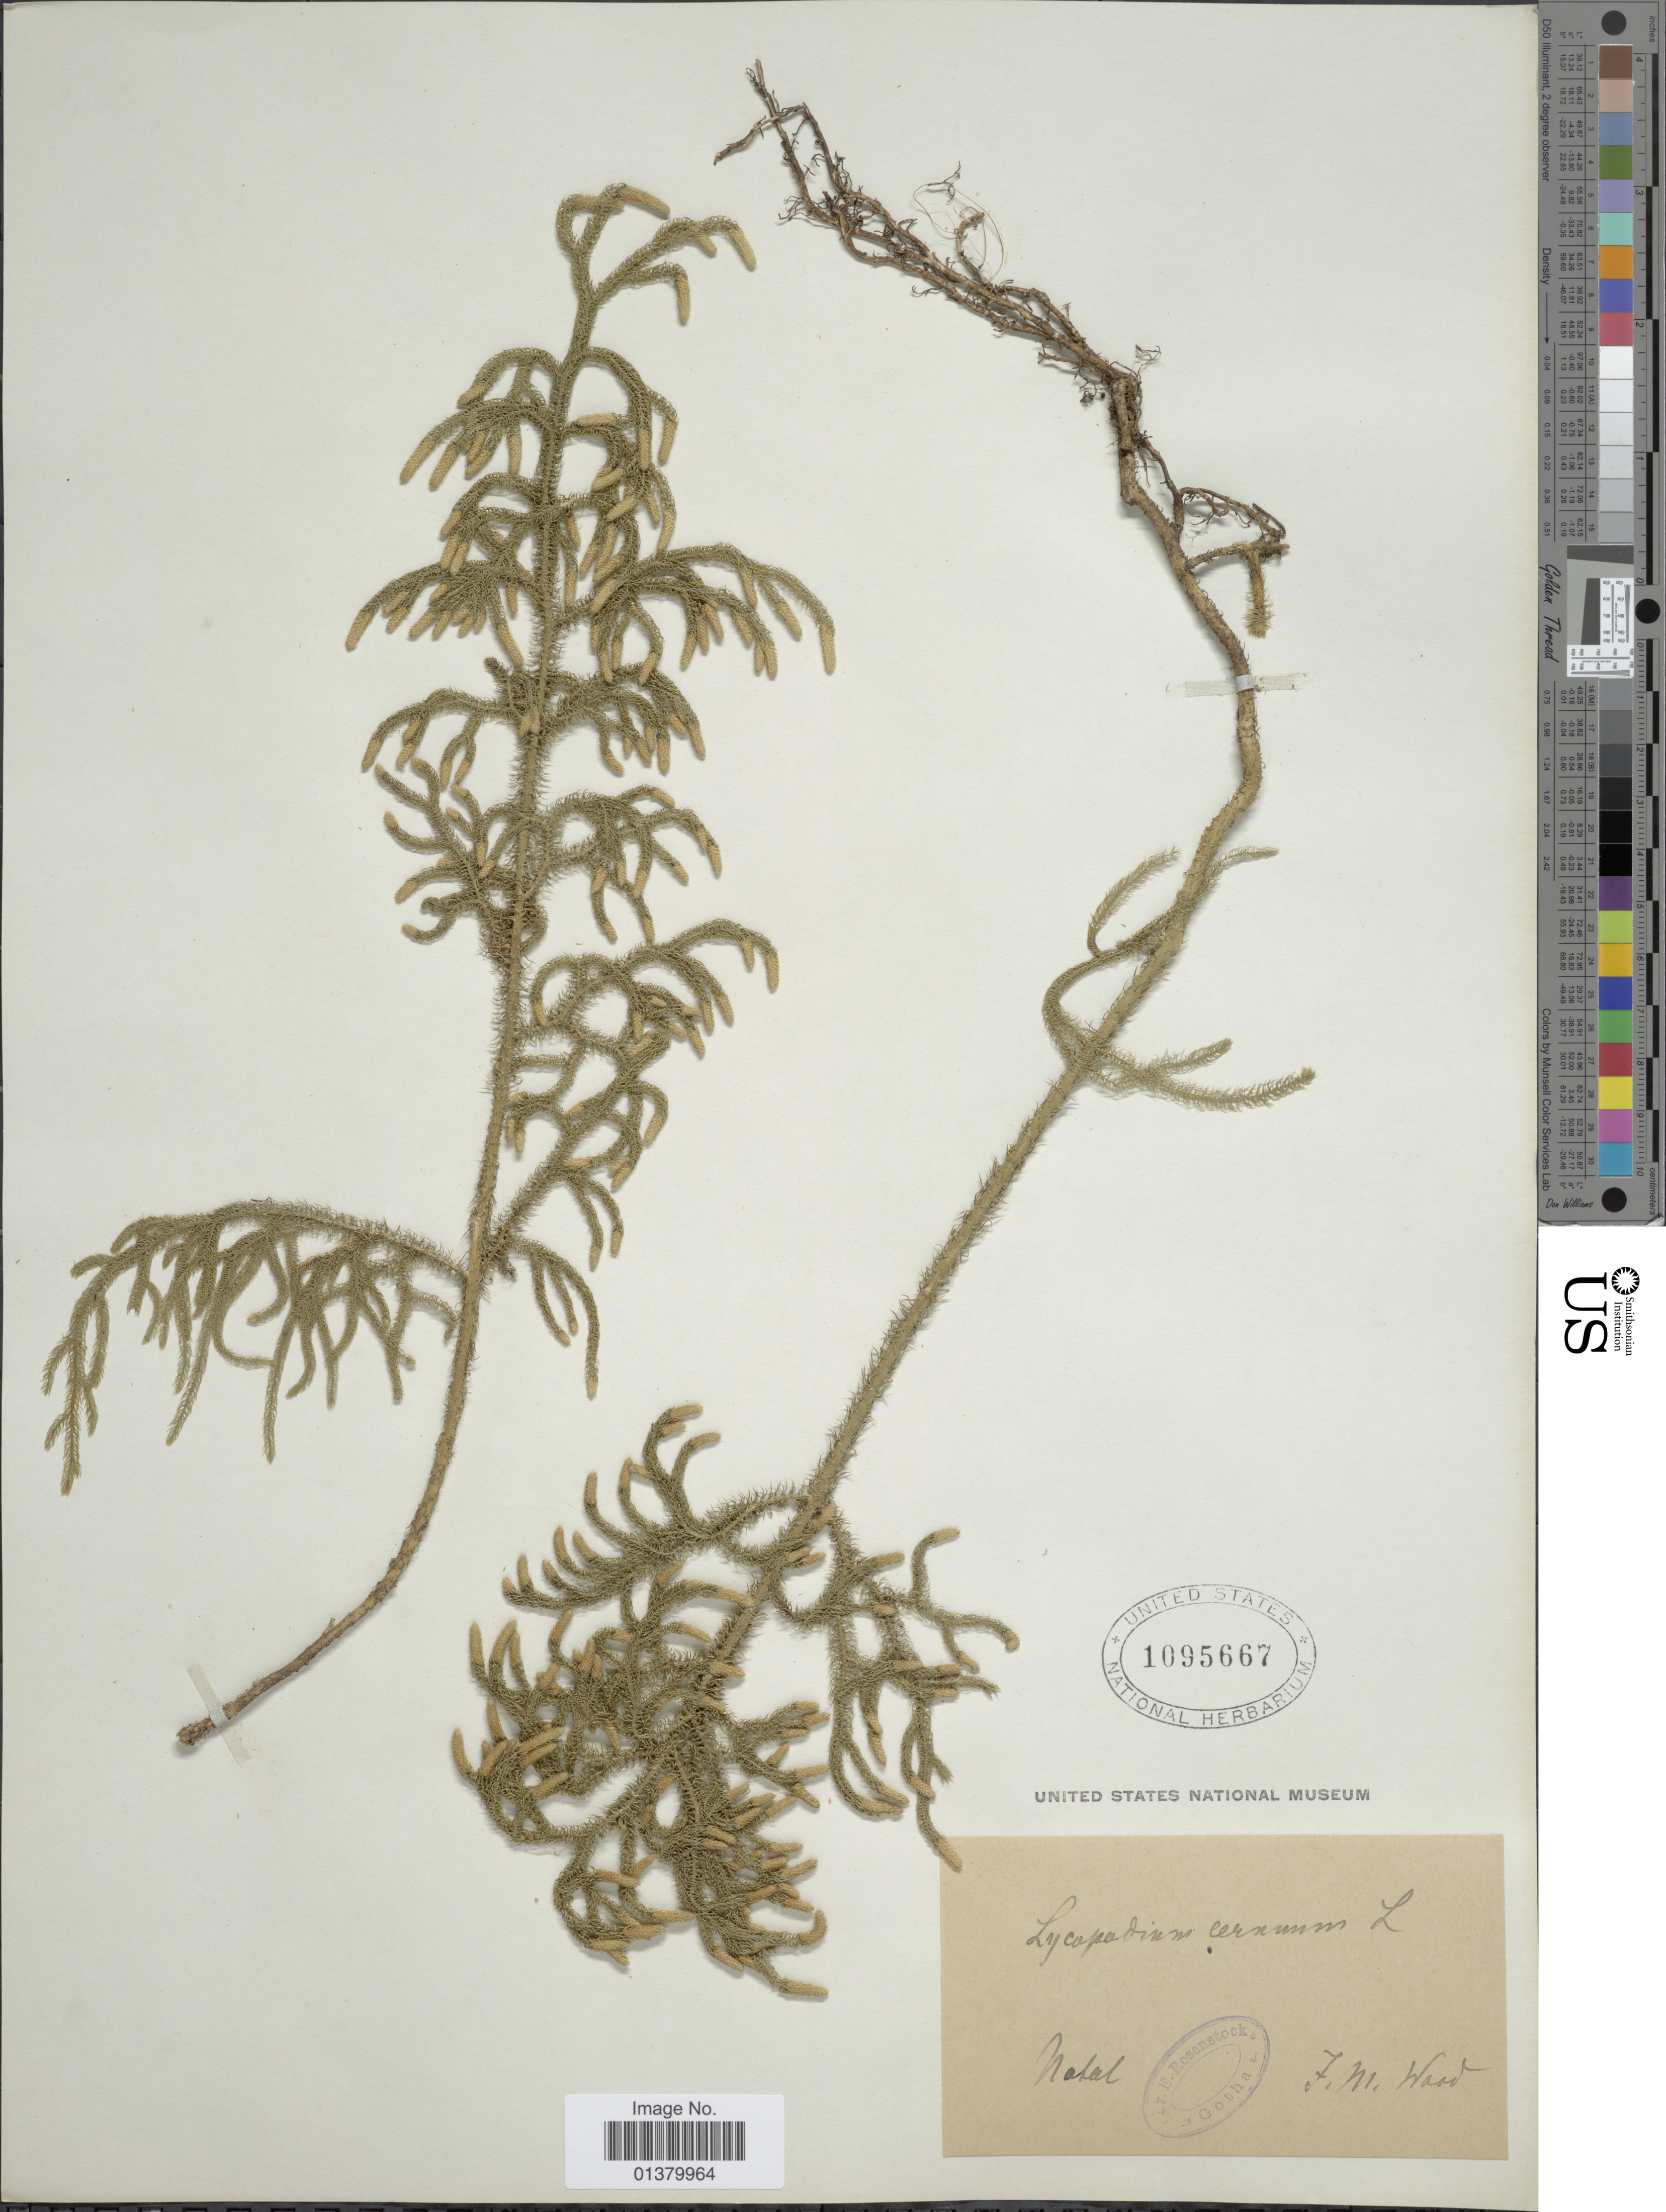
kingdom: Plantae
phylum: Tracheophyta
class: Lycopodiopsida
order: Lycopodiales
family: Lycopodiaceae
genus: Palhinhaea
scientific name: Palhinhaea cernua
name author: (L.) Vasc. & Franco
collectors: F. Ward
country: South Africa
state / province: KwaZulu-Natal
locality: Natal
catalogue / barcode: US 1095667